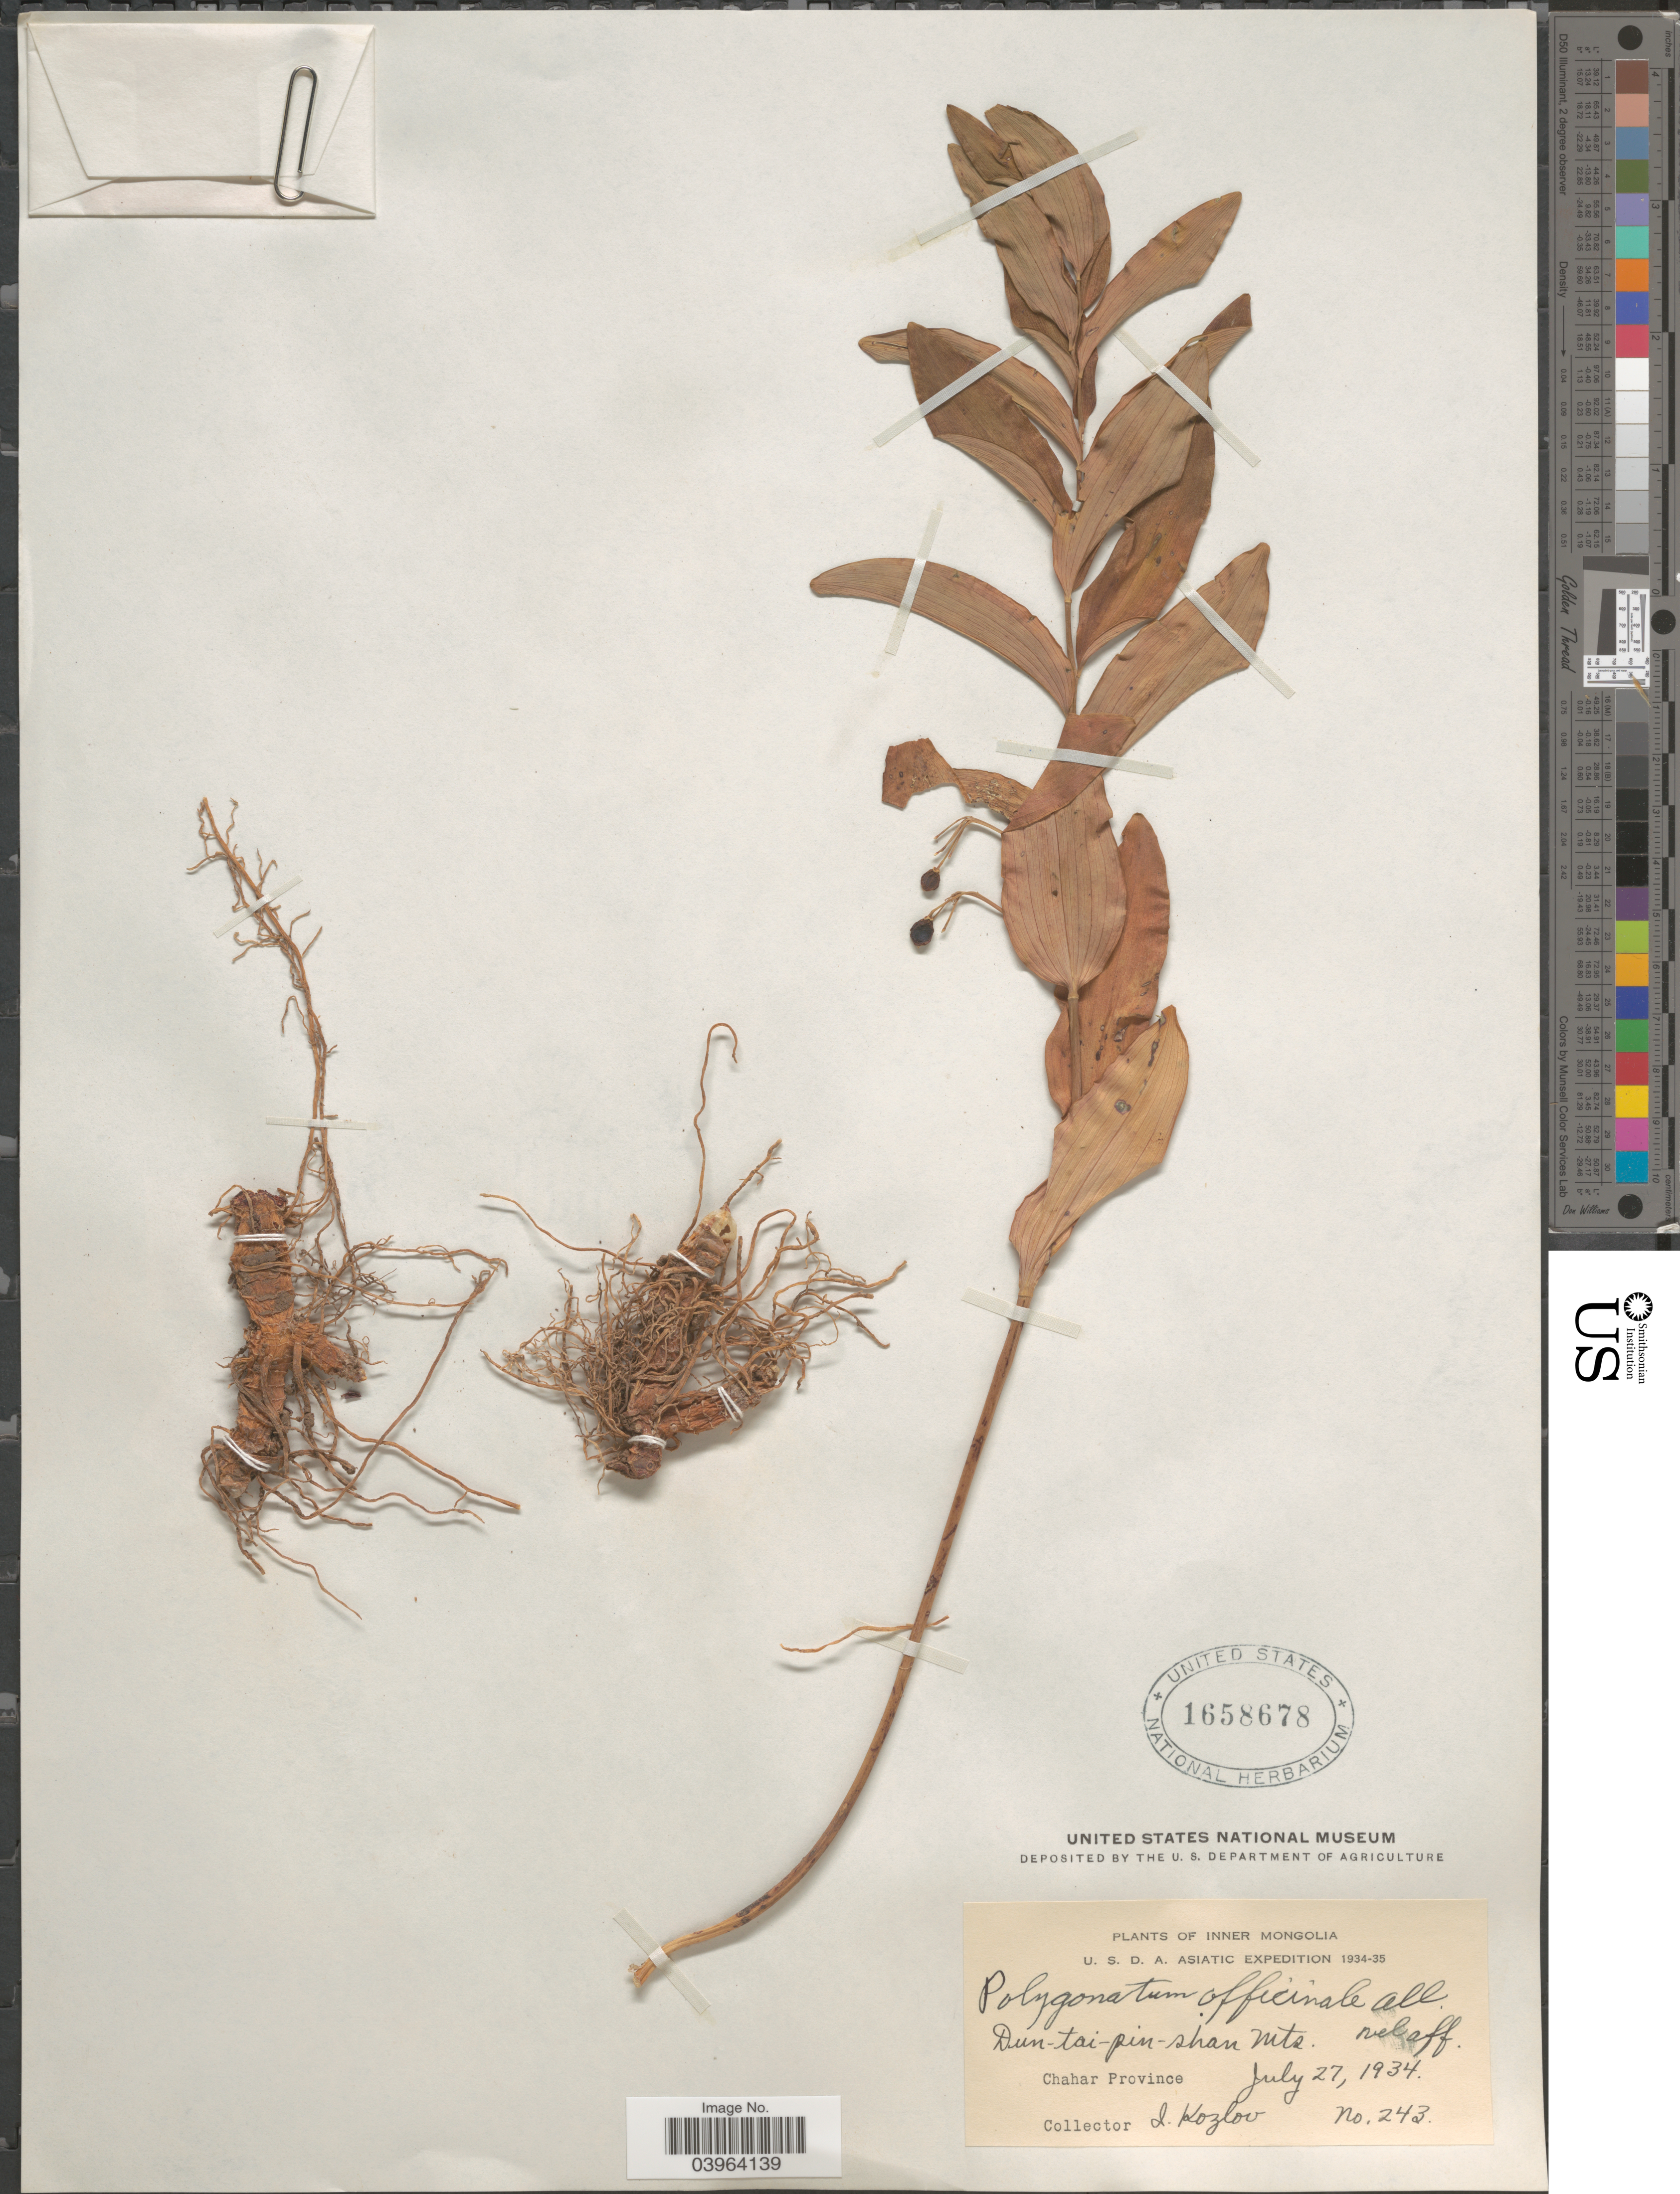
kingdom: Plantae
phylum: Tracheophyta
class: Liliopsida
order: Asparagales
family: Asparagaceae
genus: Polygonatum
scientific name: Polygonatum odoratum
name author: (Mill.) Druce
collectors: I. Kozlov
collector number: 243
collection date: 1934-07-27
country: China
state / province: Nei Monggol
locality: Dun-tai-pin-shan Mts. Chahar Province.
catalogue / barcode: US 1658678